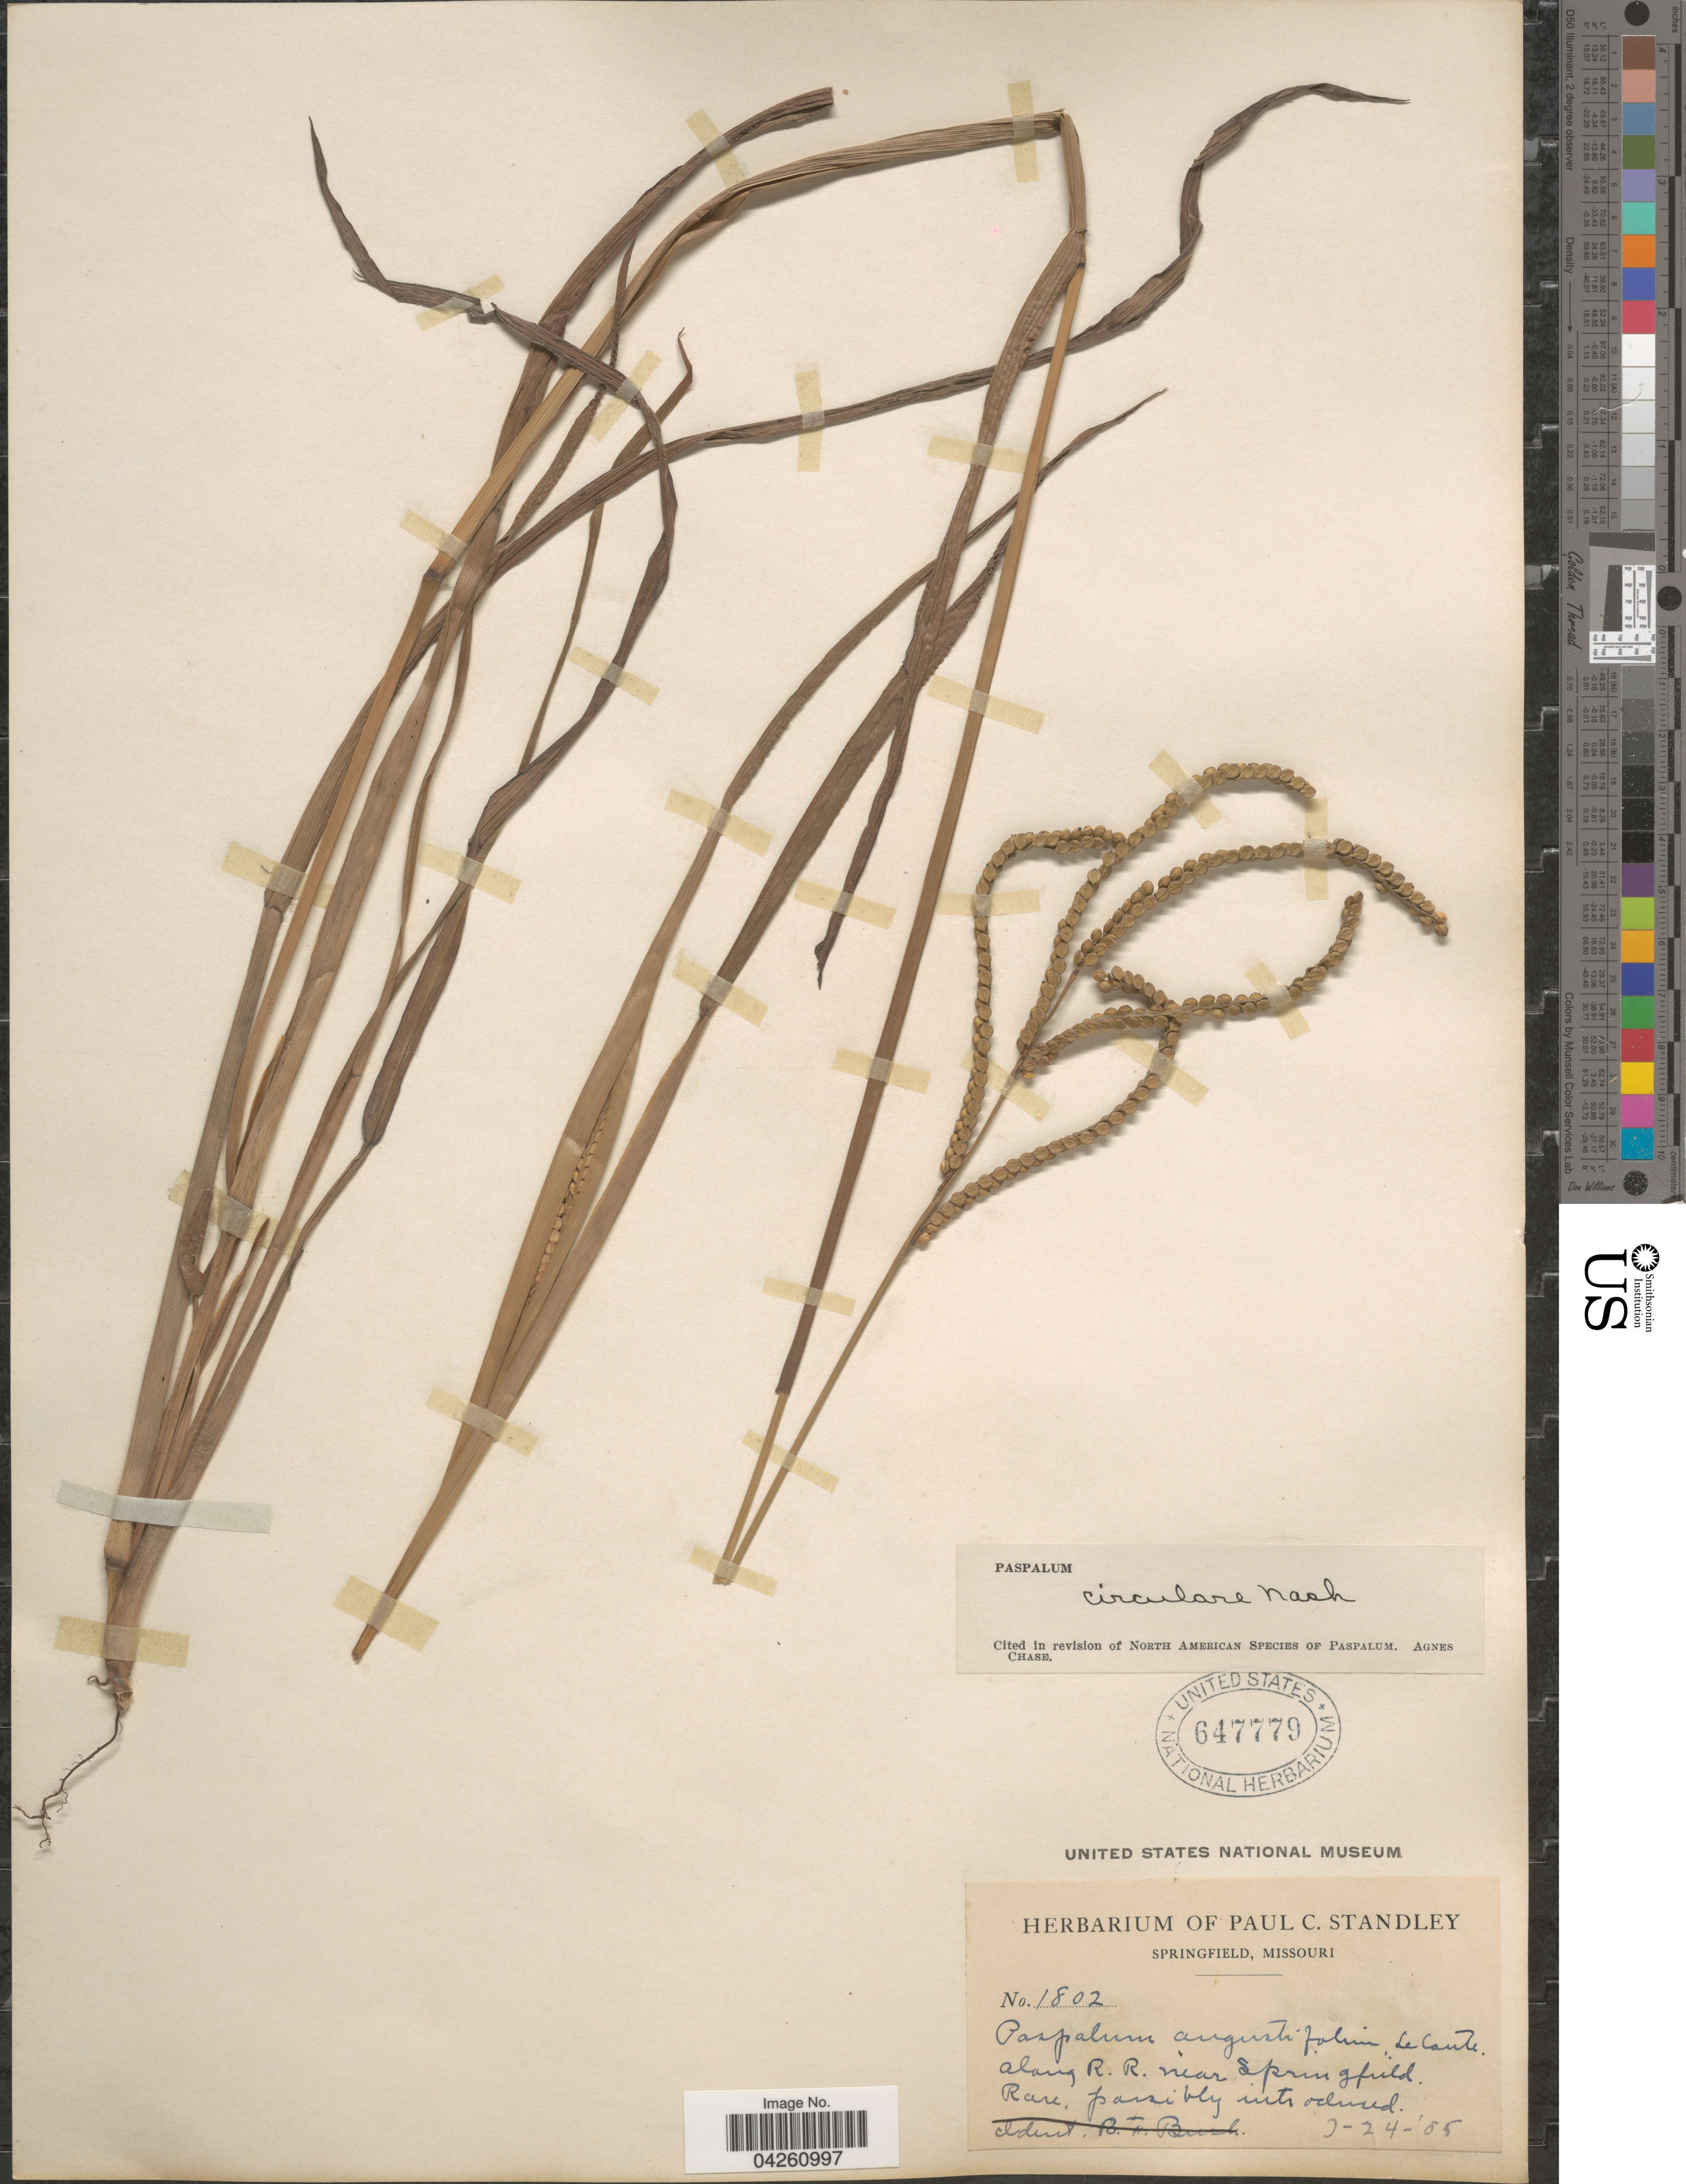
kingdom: Plantae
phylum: Tracheophyta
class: Liliopsida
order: Poales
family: Poaceae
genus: Paspalum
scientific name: Paspalum circulare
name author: Nash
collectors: ex herb. Paul C. Standley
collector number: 1802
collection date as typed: Transcribed d/m/y: 24/3/85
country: United States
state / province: Missouri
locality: Springfield. Along R. R. near Springfield.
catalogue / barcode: US 647779